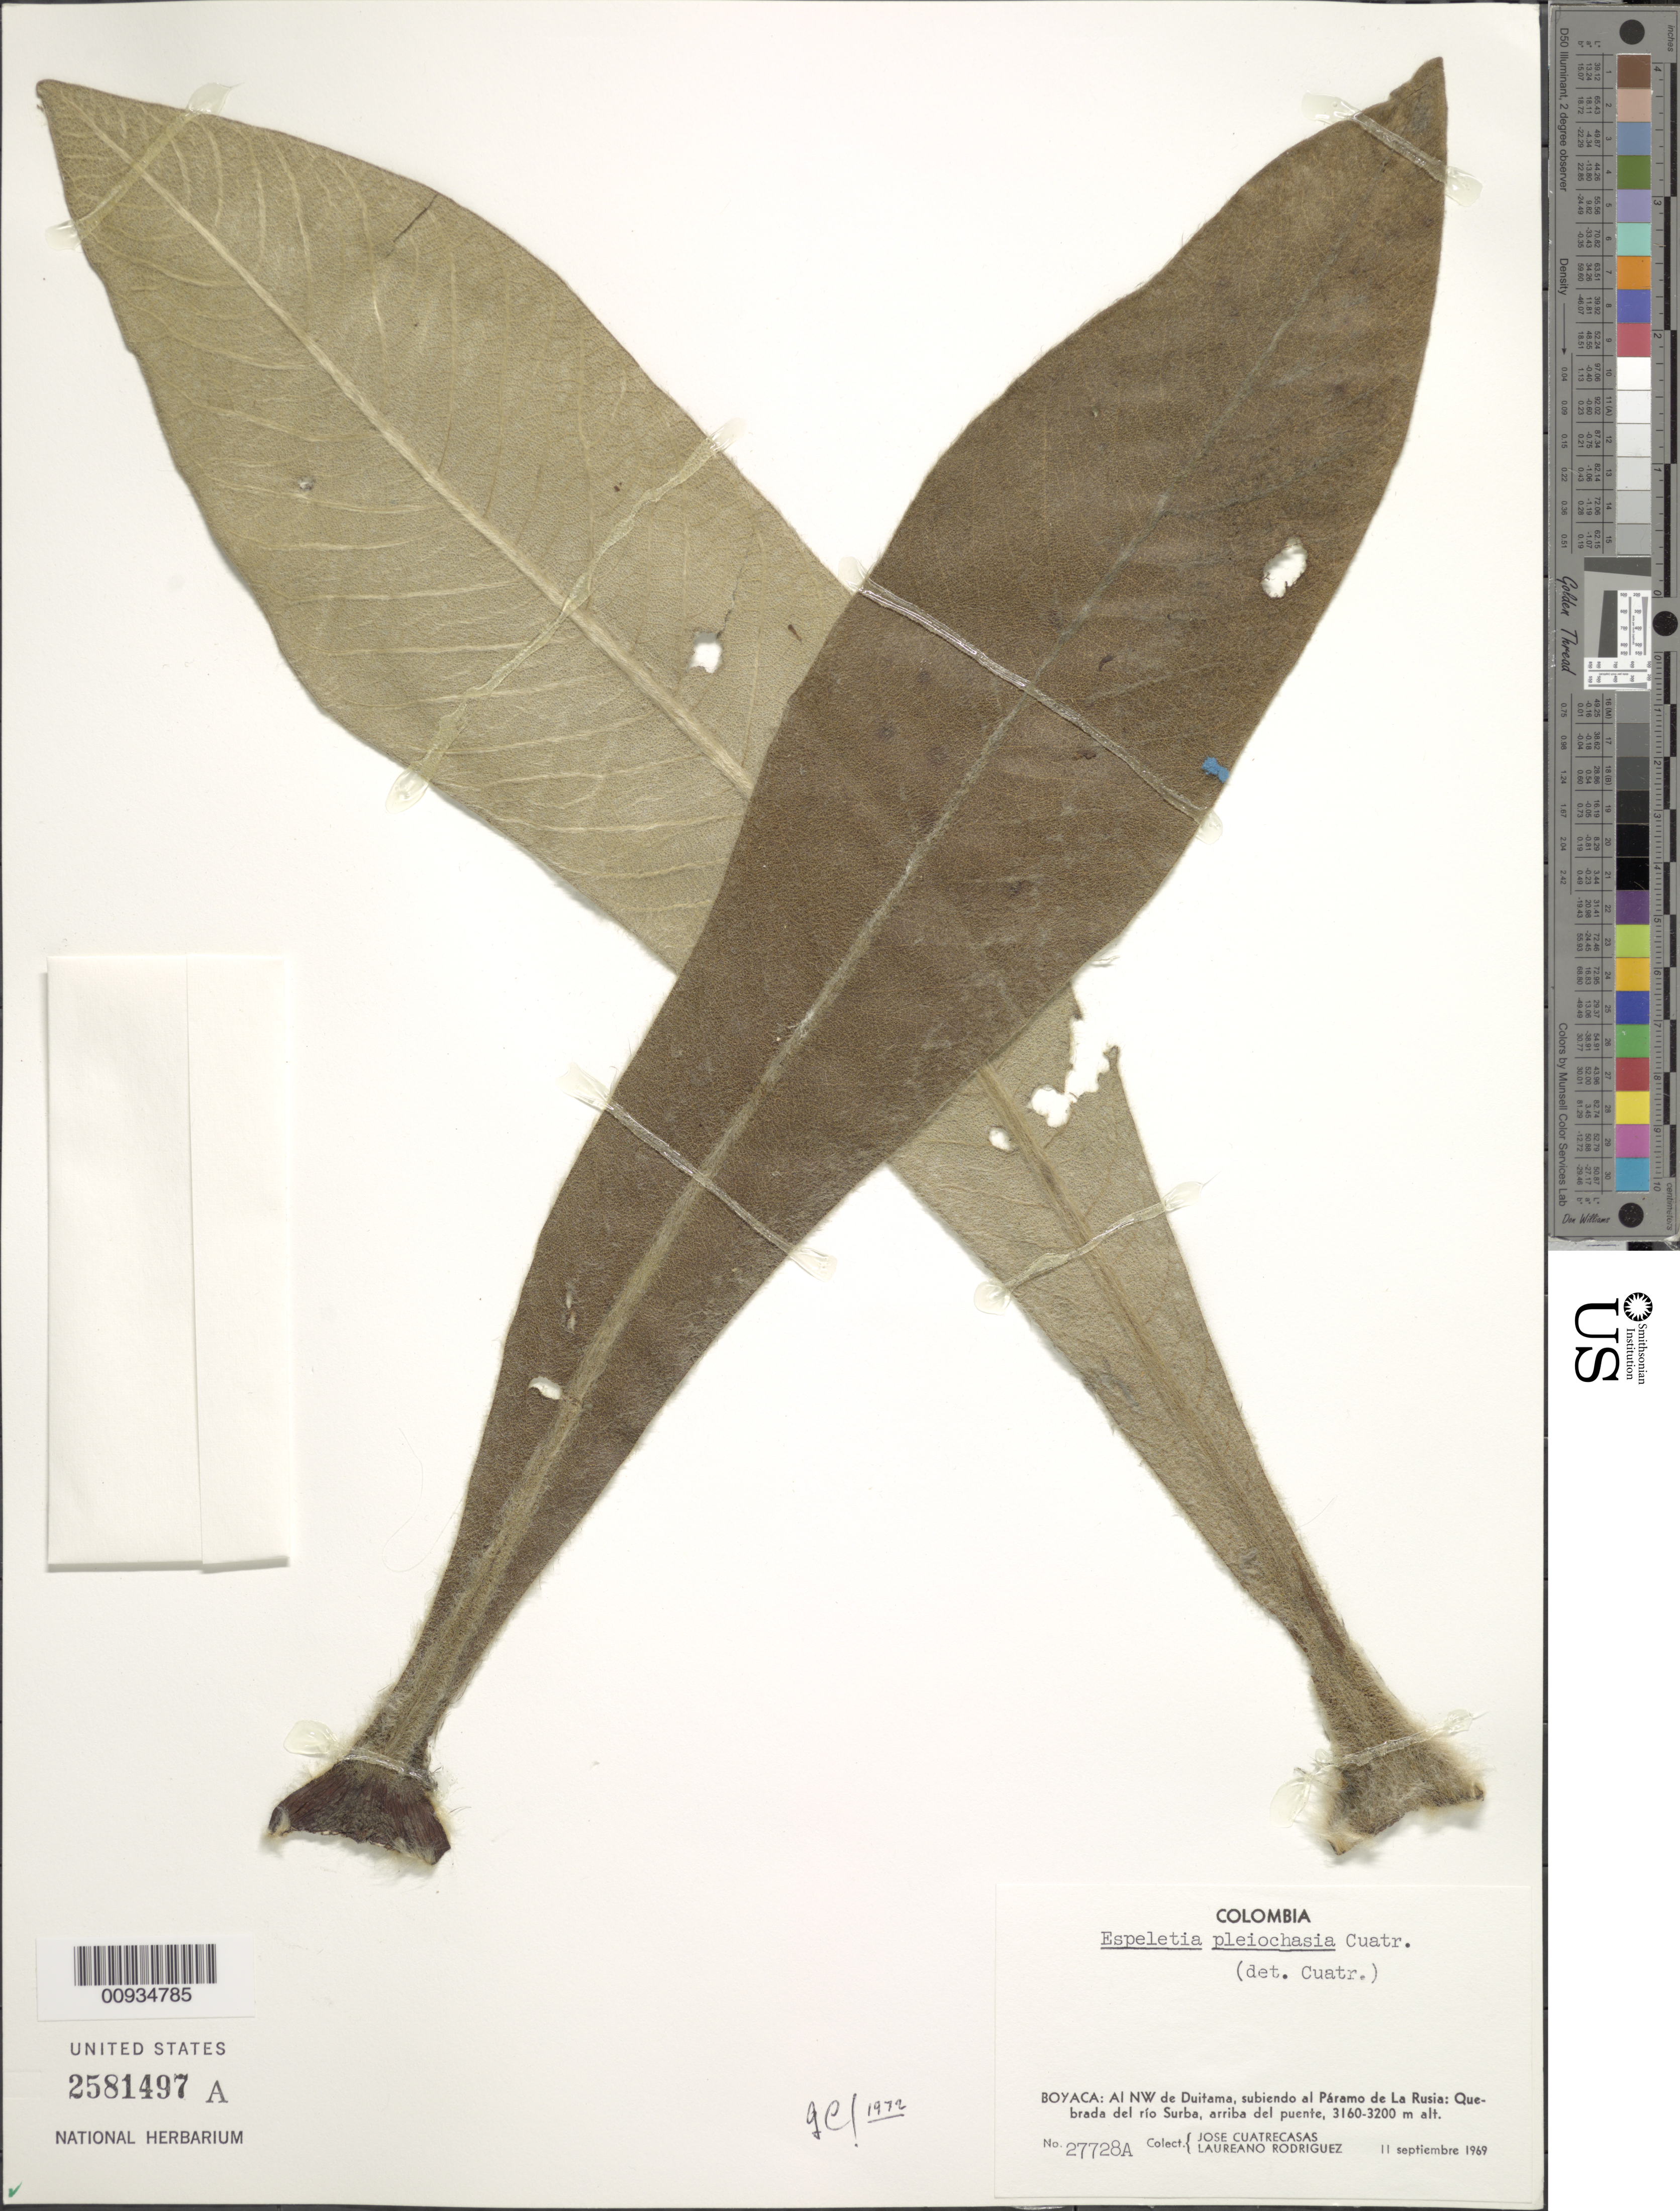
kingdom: Plantae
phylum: Tracheophyta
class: Magnoliopsida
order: Asterales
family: Asteraceae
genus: Espeletiopsis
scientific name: Espeletiopsis pleiochasia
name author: (Cuatrec.) Cuatrec.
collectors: J. Cuatrecasas & L. Rodriguez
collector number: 27728A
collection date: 1969-09-11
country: Colombia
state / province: Boyacá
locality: Al NW de Duitama, subiendo al Paramo de La Rusia, Quebrada del rio Surba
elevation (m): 3160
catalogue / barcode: US 2581497A